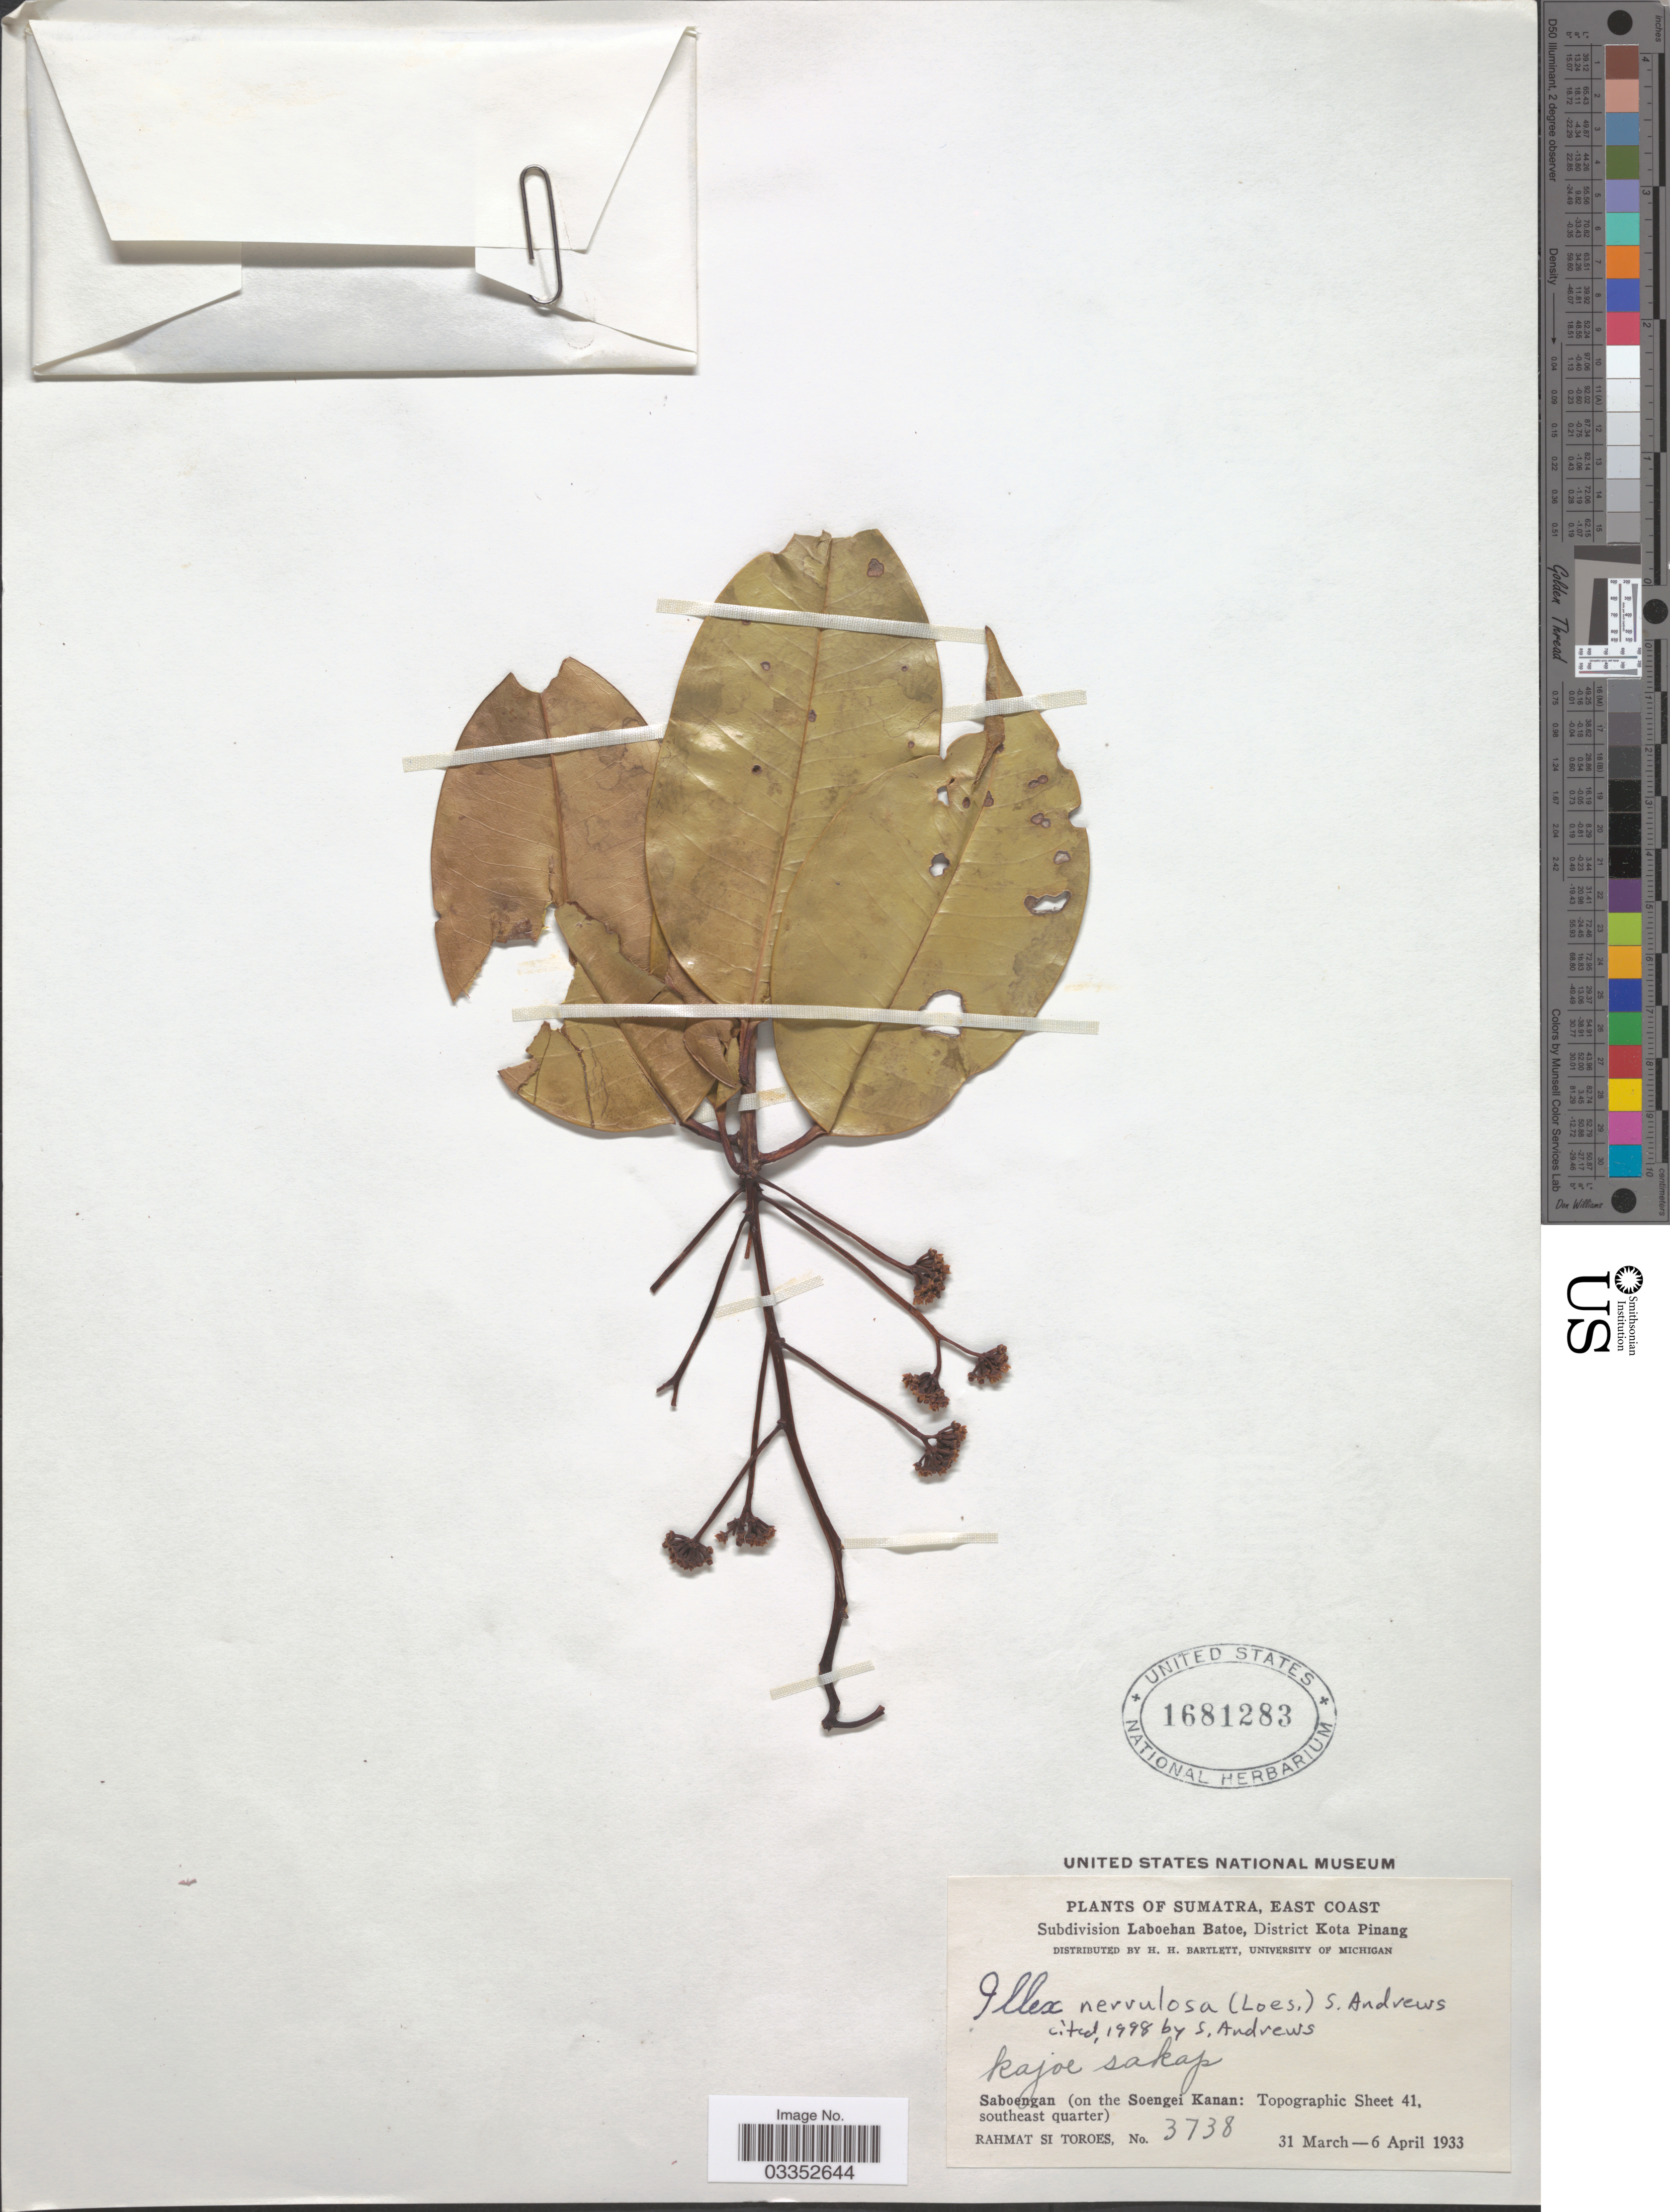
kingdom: Plantae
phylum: Tracheophyta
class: Magnoliopsida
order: Aquifoliales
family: Aquifoliaceae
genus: Ilex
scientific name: Ilex nervulosa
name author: (Loes.) S. Andrews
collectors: Rahmat Si Boeea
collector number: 3738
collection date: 1933-03-31/1933-04-06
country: Indonesia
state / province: Sumatra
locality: East Coast. Subdivision Laboehan Batoe, District Kota Pinang. Saboengan (on the Soengei Kanan: Topographic Sheet 41, southeast quarter).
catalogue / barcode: US 1681283